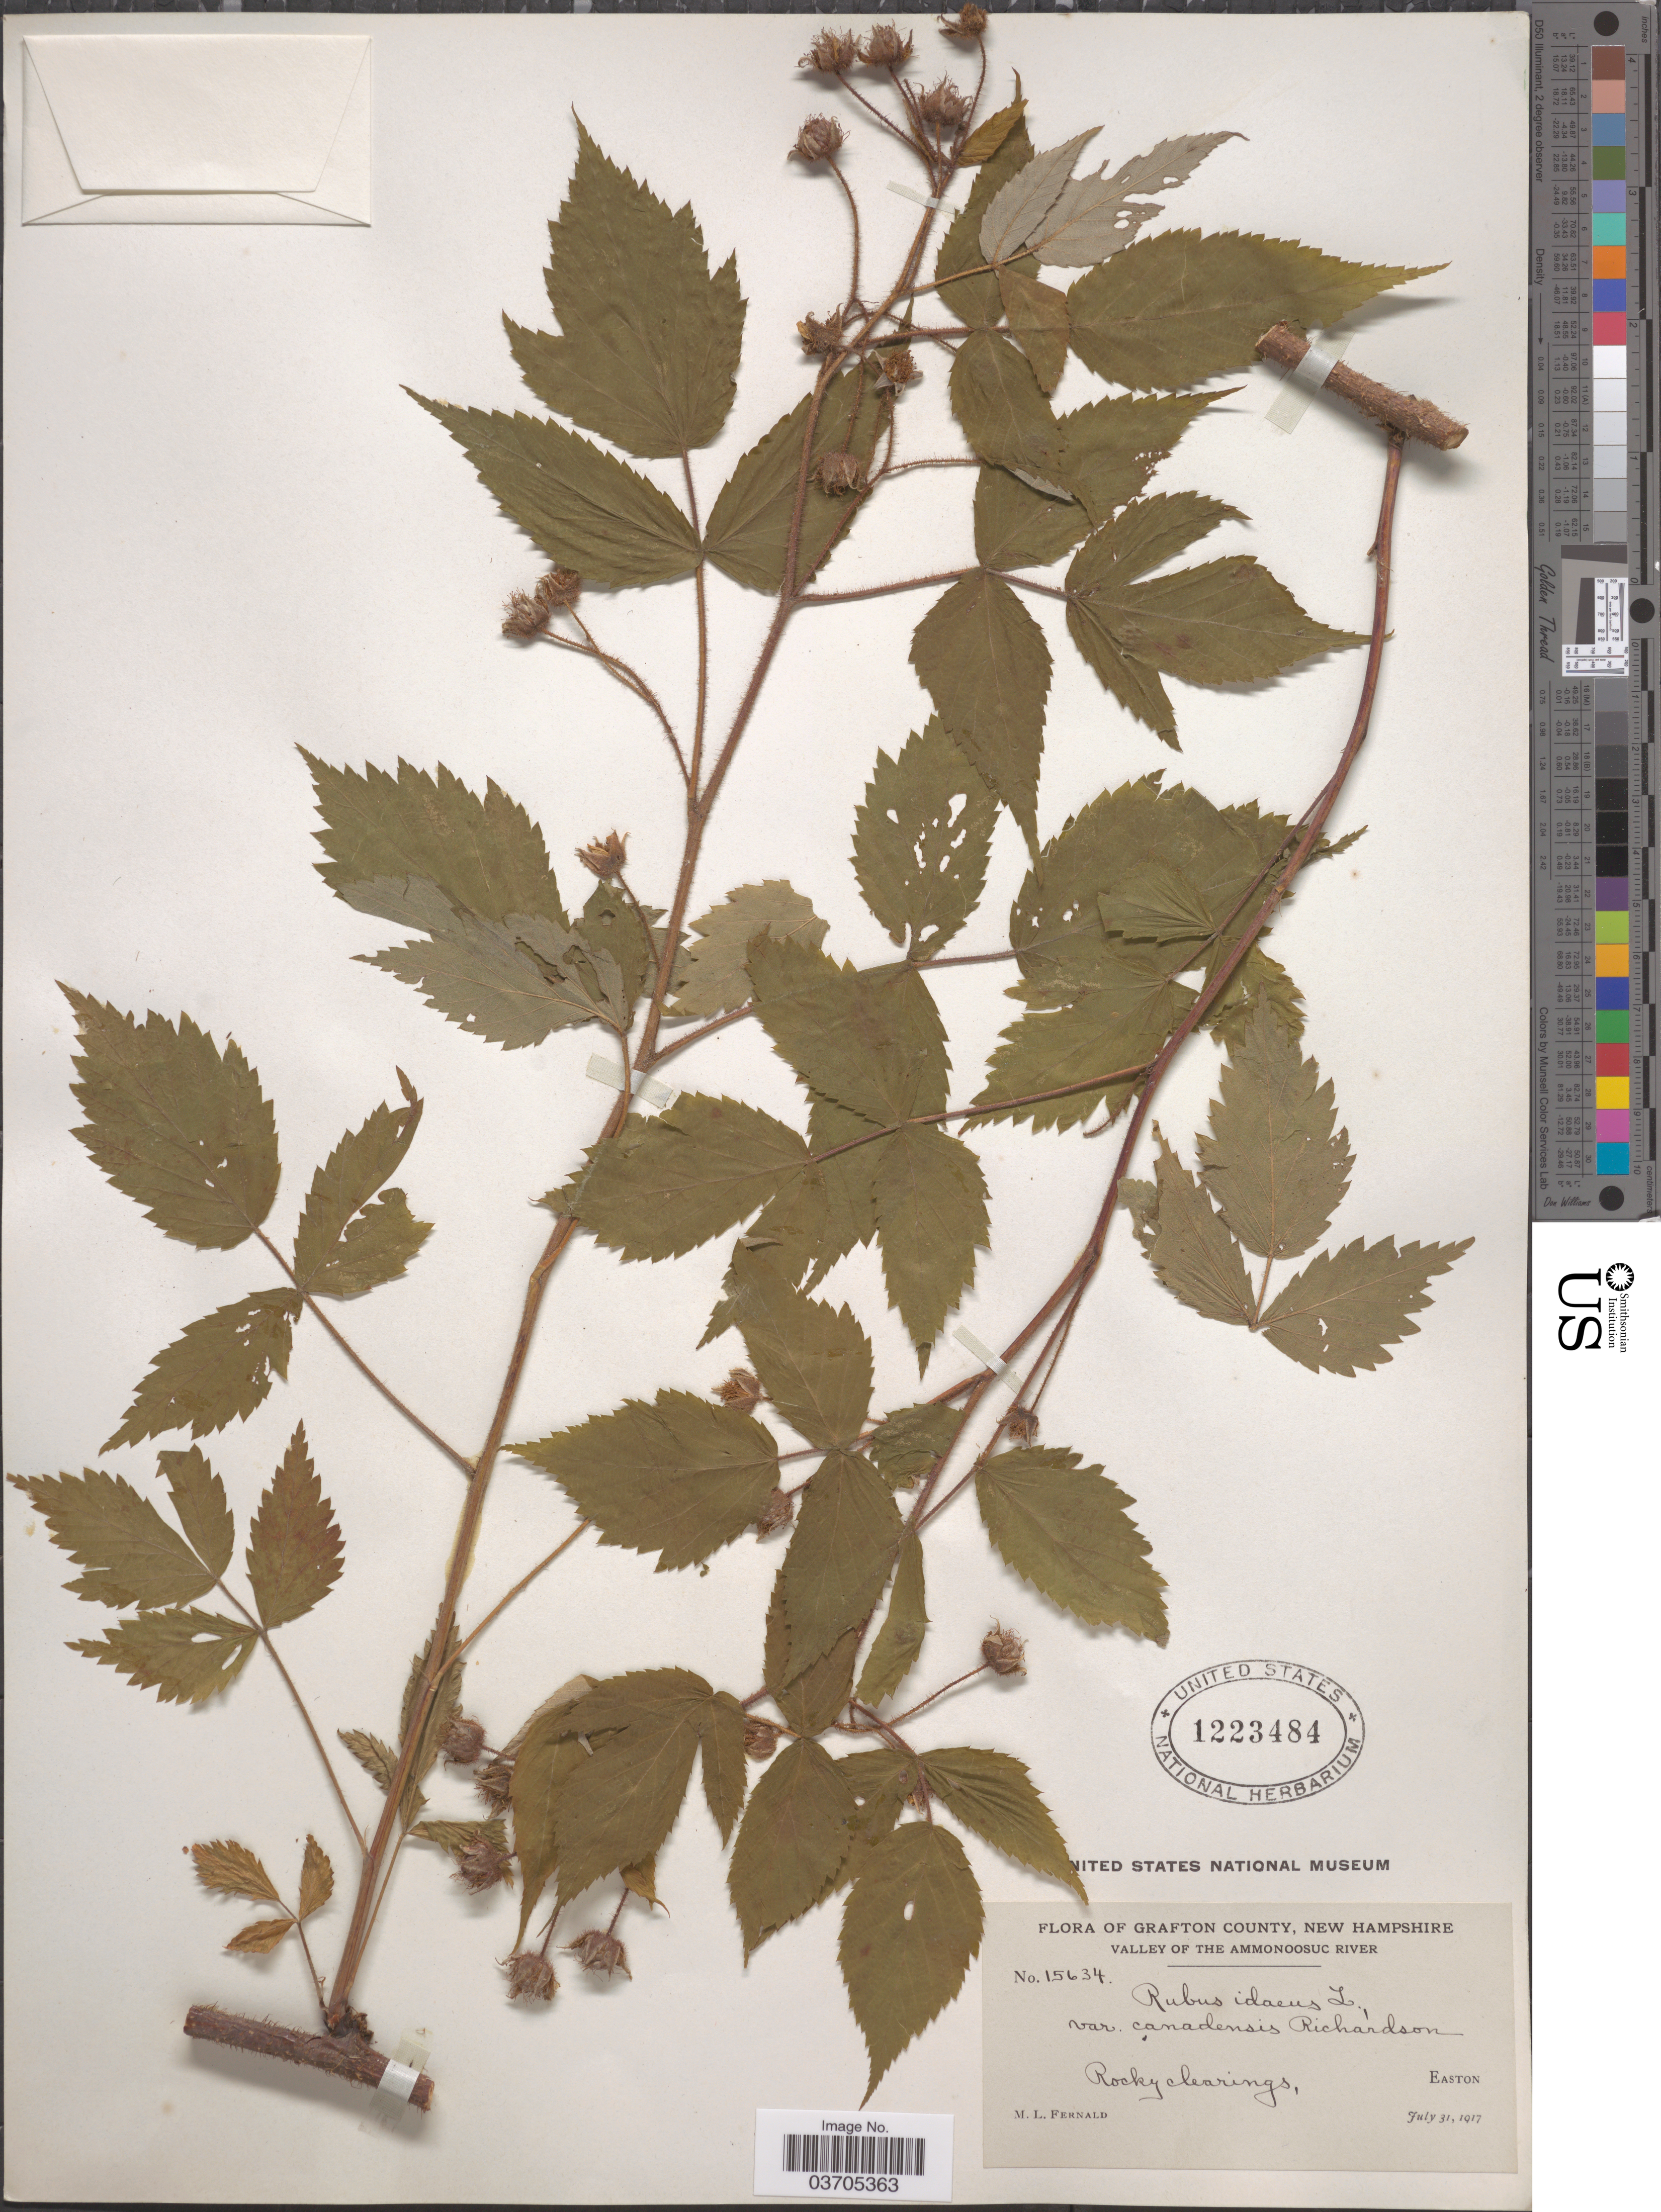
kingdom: Plantae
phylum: Tracheophyta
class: Magnoliopsida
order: Rosales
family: Rosaceae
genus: Rubus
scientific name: Rubus idaeus var. canadensis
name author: Richardson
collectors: M. L. Fernald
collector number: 15634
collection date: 1917-07-31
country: United States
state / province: New Hampshire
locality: Grafton County. Valley of the Ammonoosuc River. Easton.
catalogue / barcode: US 1223484